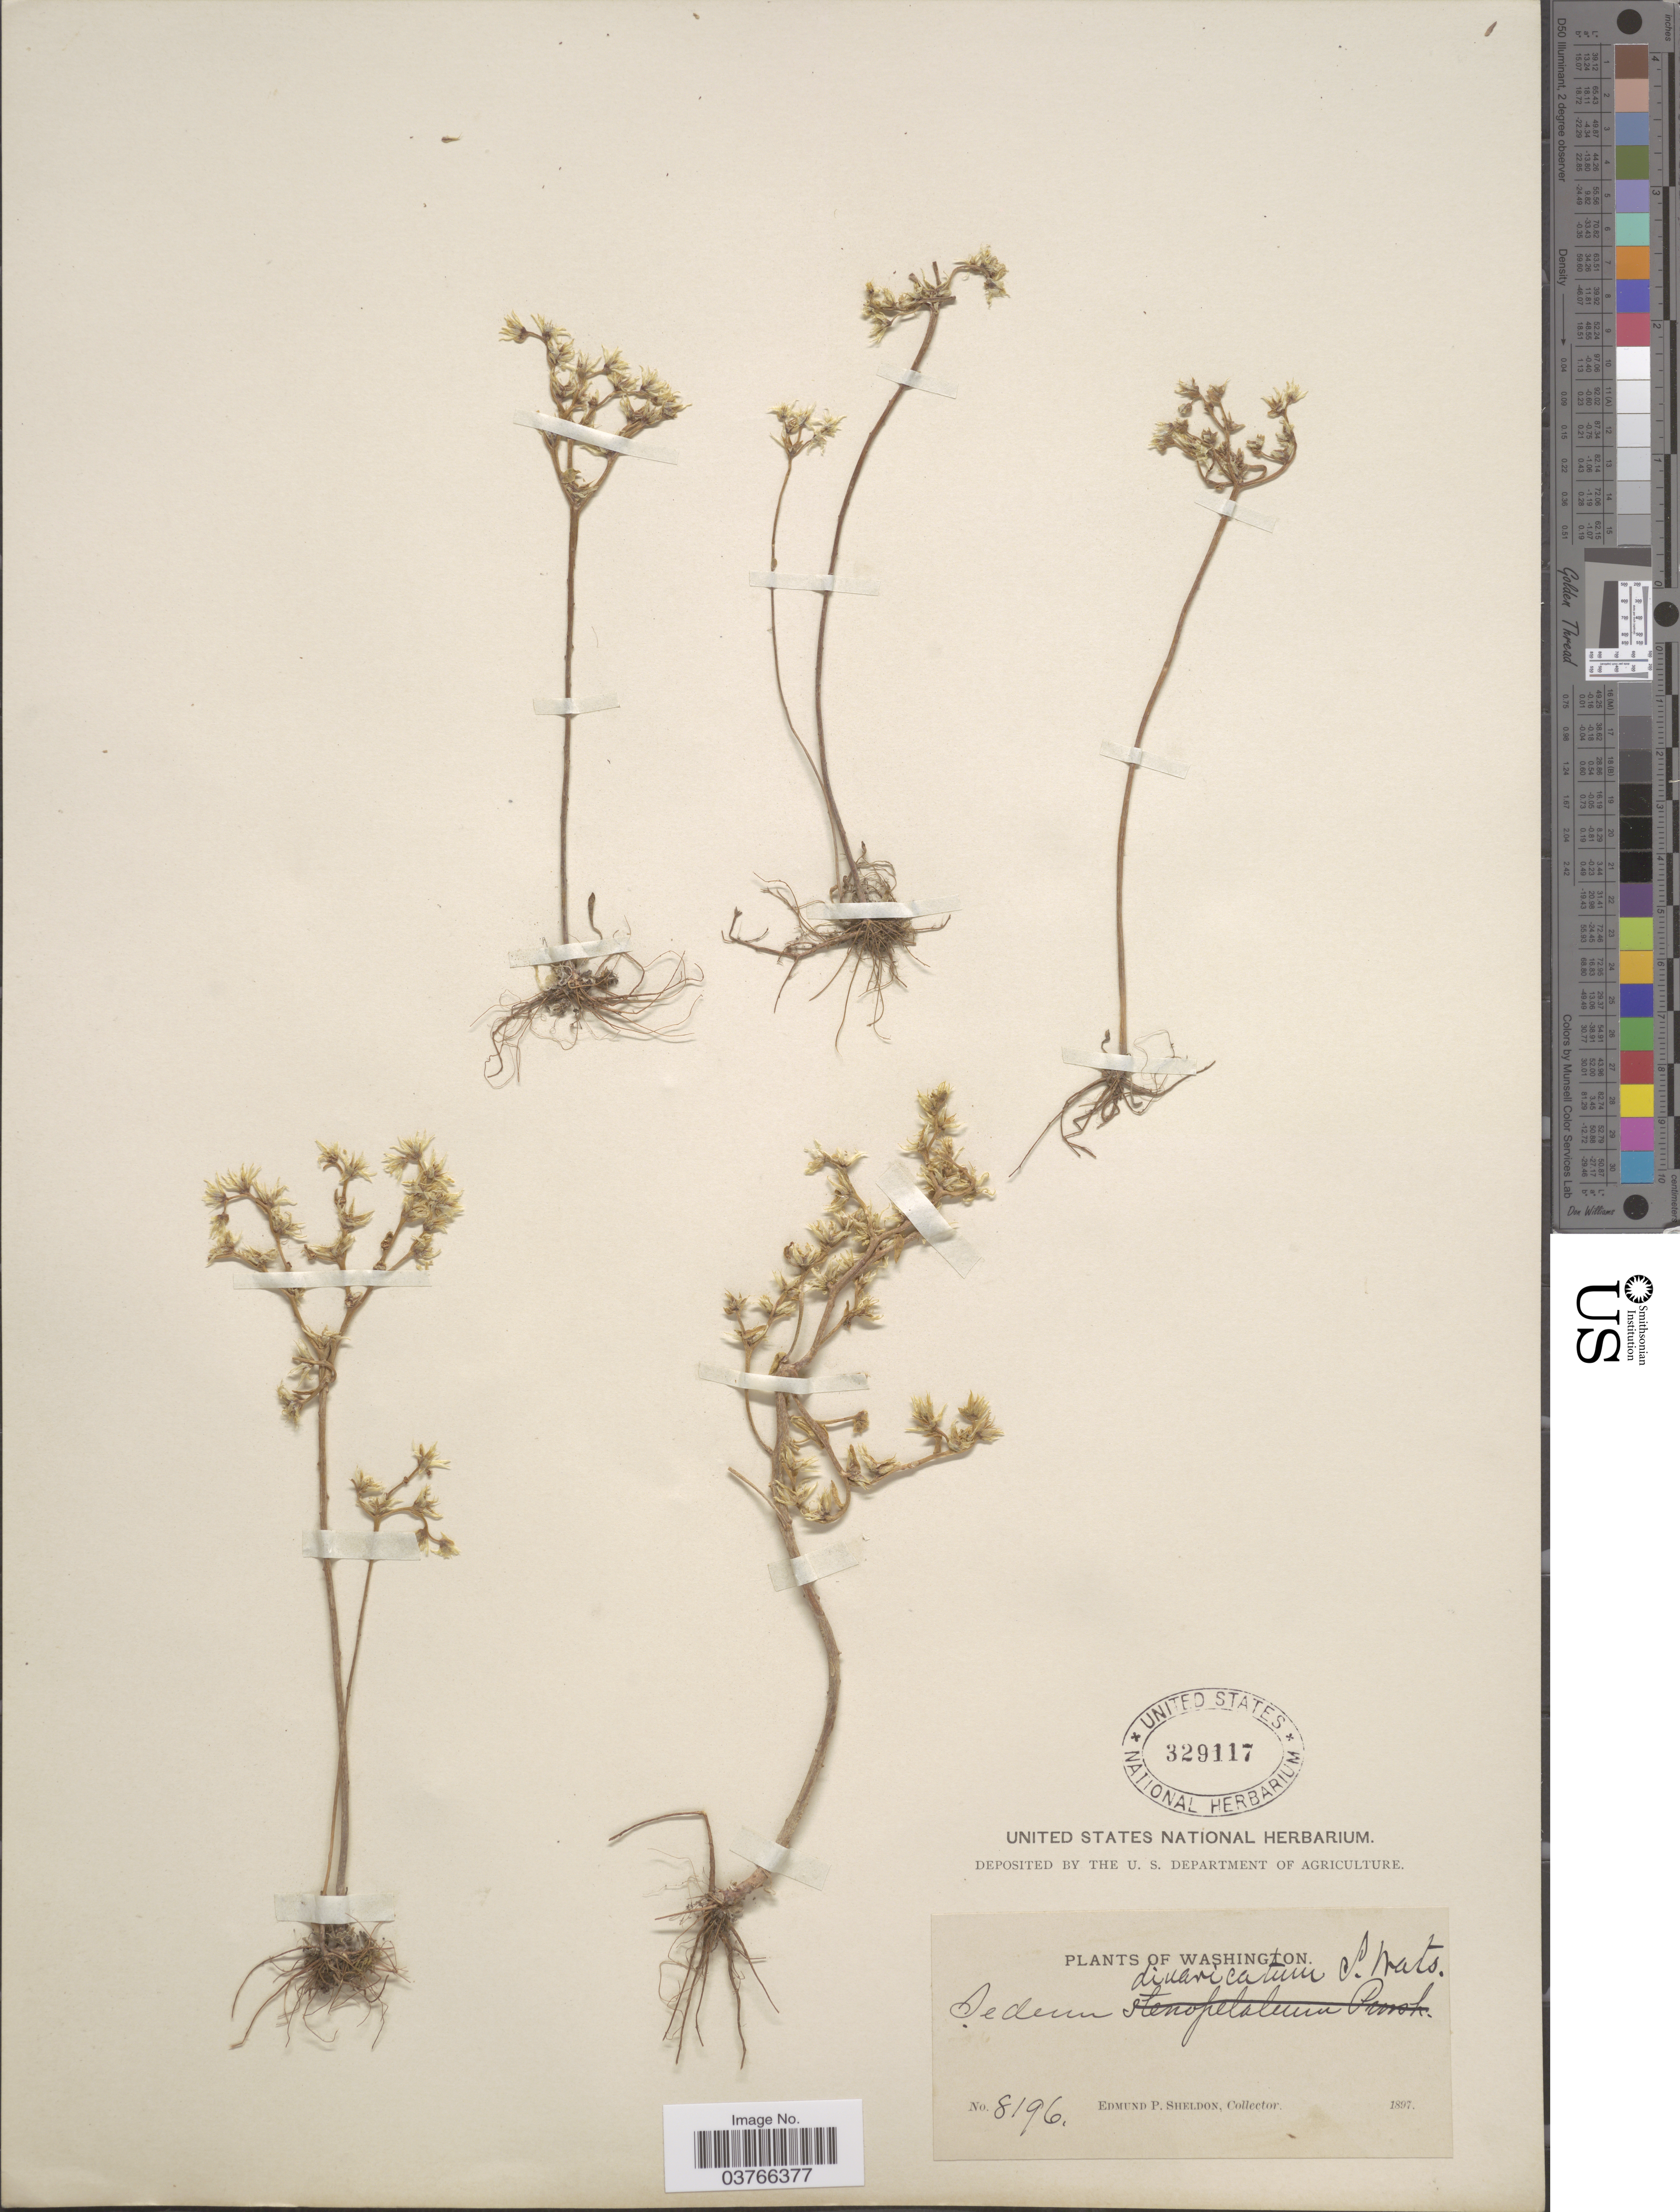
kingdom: Plantae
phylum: Tracheophyta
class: Magnoliopsida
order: Saxifragales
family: Crassulaceae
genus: Sedum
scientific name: Sedum leibergii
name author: Britton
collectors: E. P. Sheldon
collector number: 8196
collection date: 1897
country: United States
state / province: Washington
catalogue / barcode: US 329117